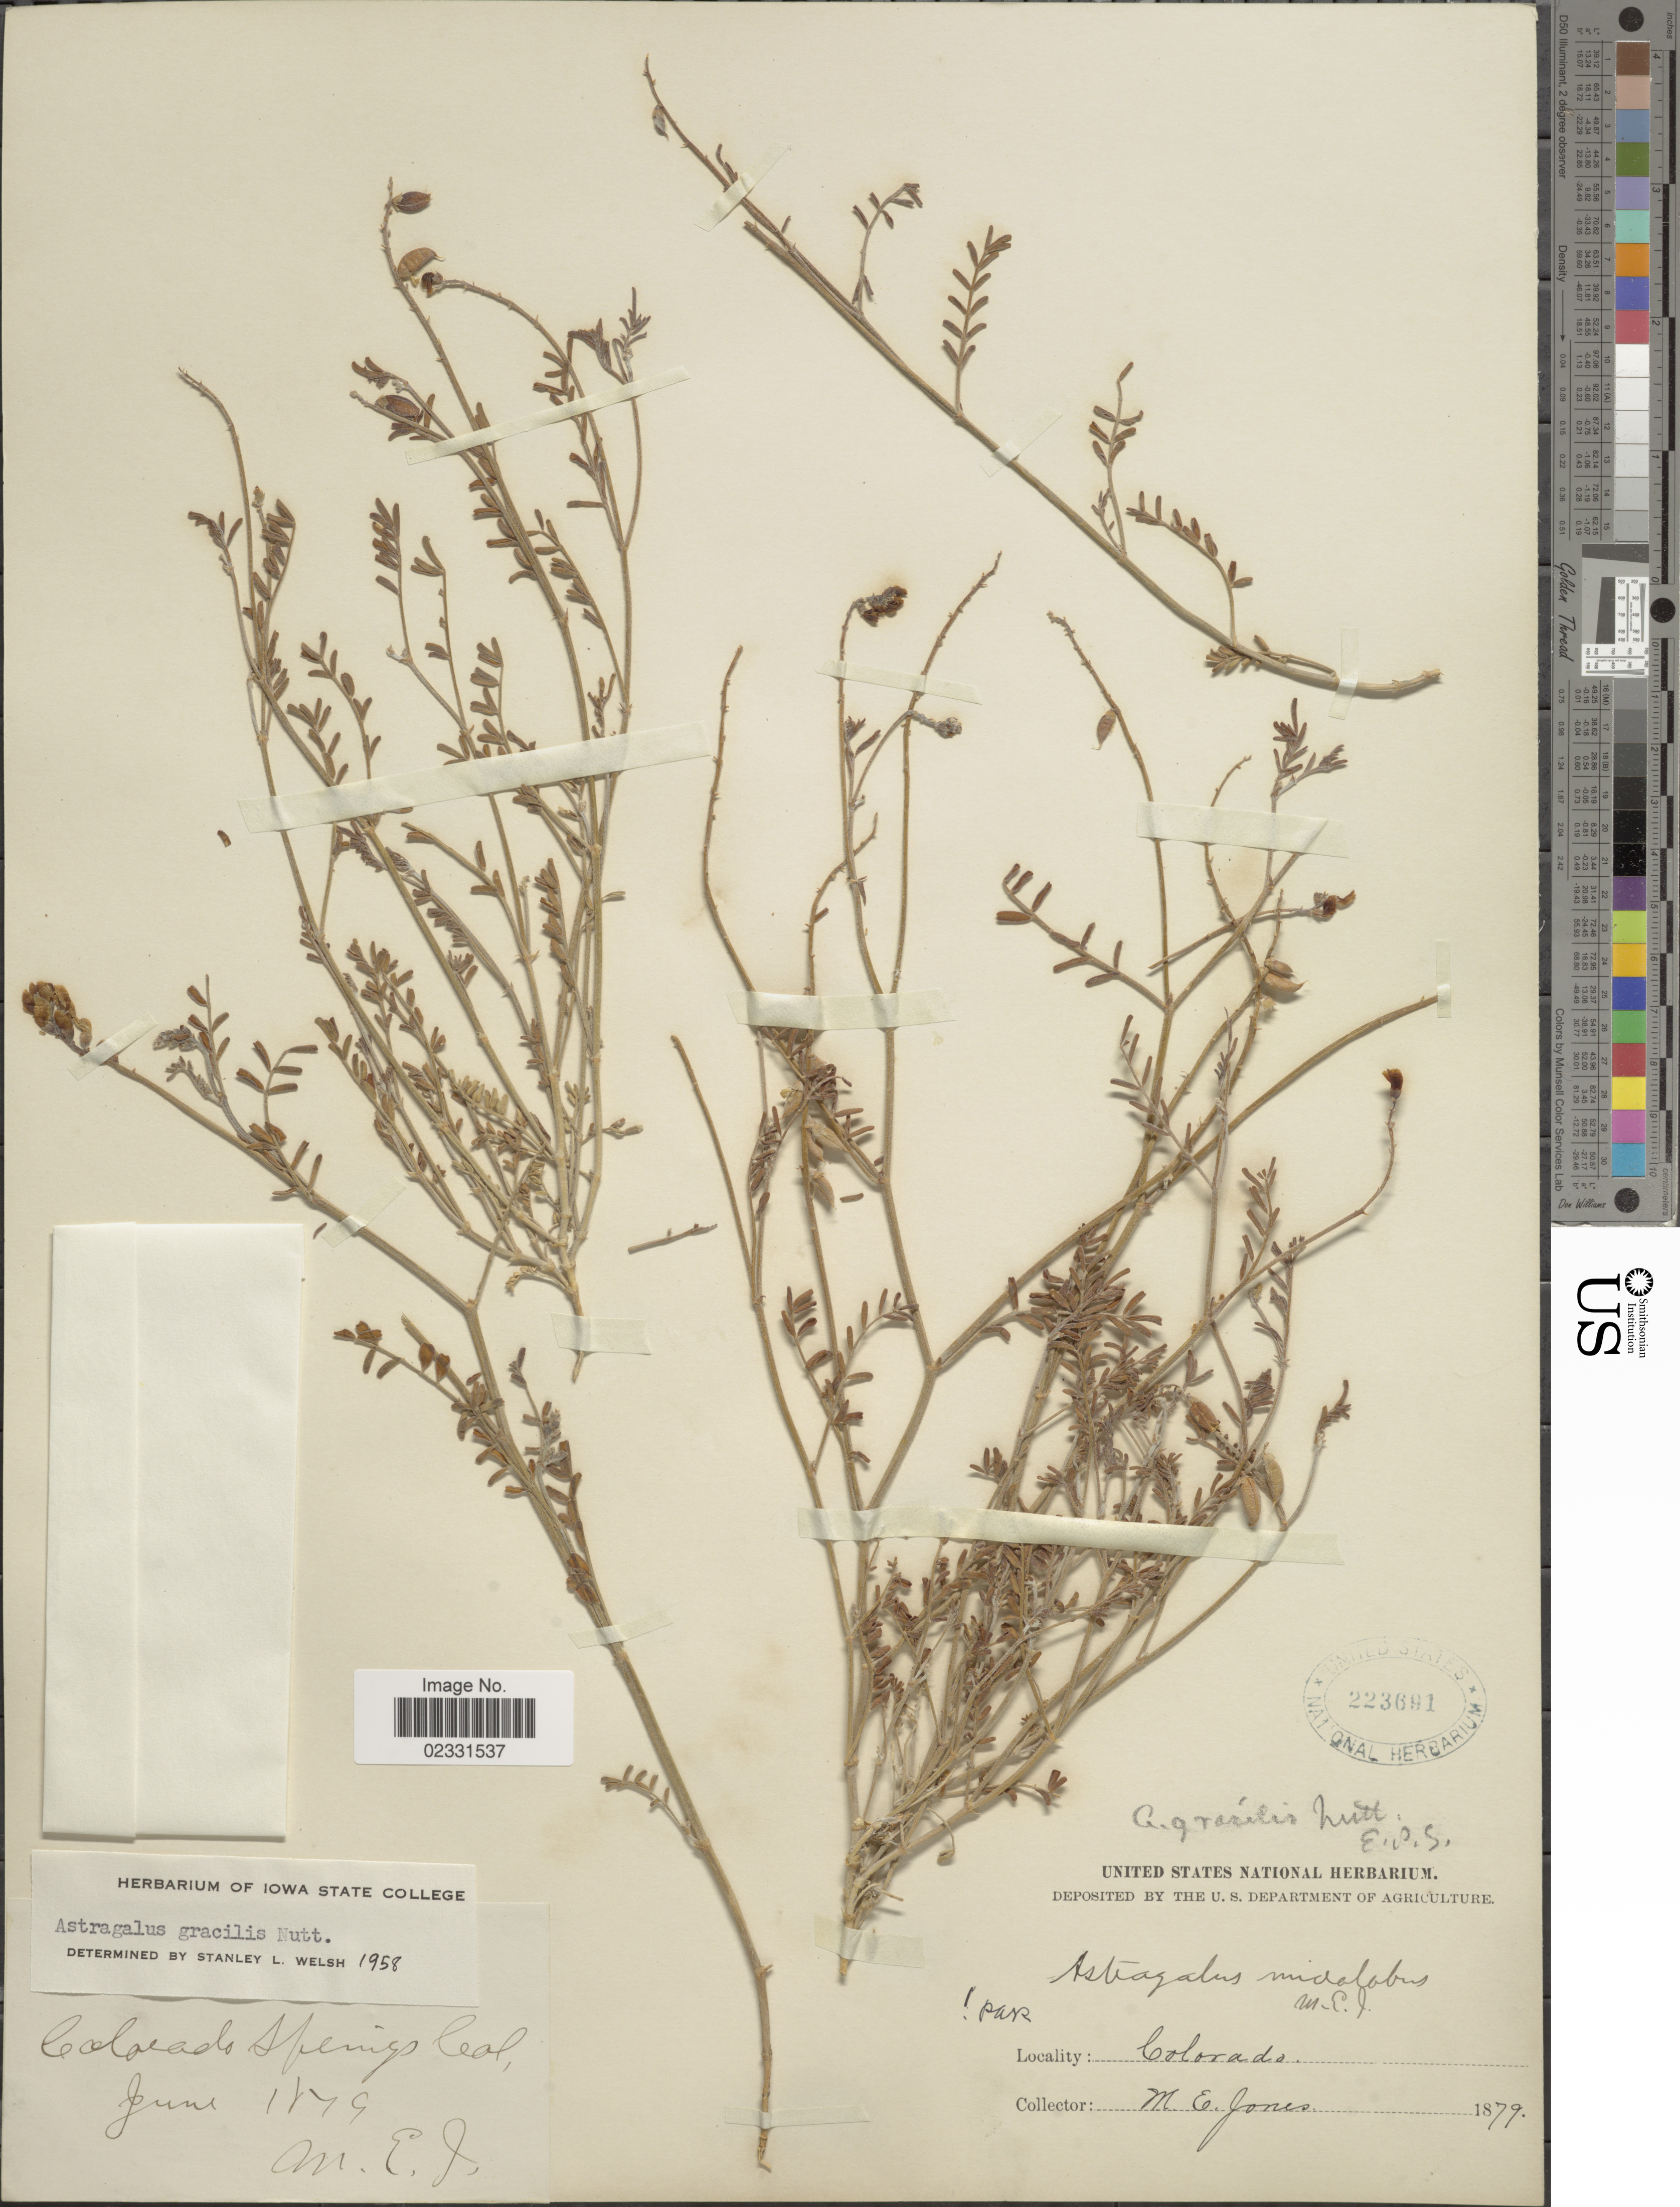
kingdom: Plantae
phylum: Tracheophyta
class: Magnoliopsida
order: Fabales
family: Fabaceae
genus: Astragalus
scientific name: Astragalus gracilis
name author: Nutt.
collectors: M. E. Jones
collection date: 1879-06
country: United States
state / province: Colorado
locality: Colorado Springs Col.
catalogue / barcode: US 223691